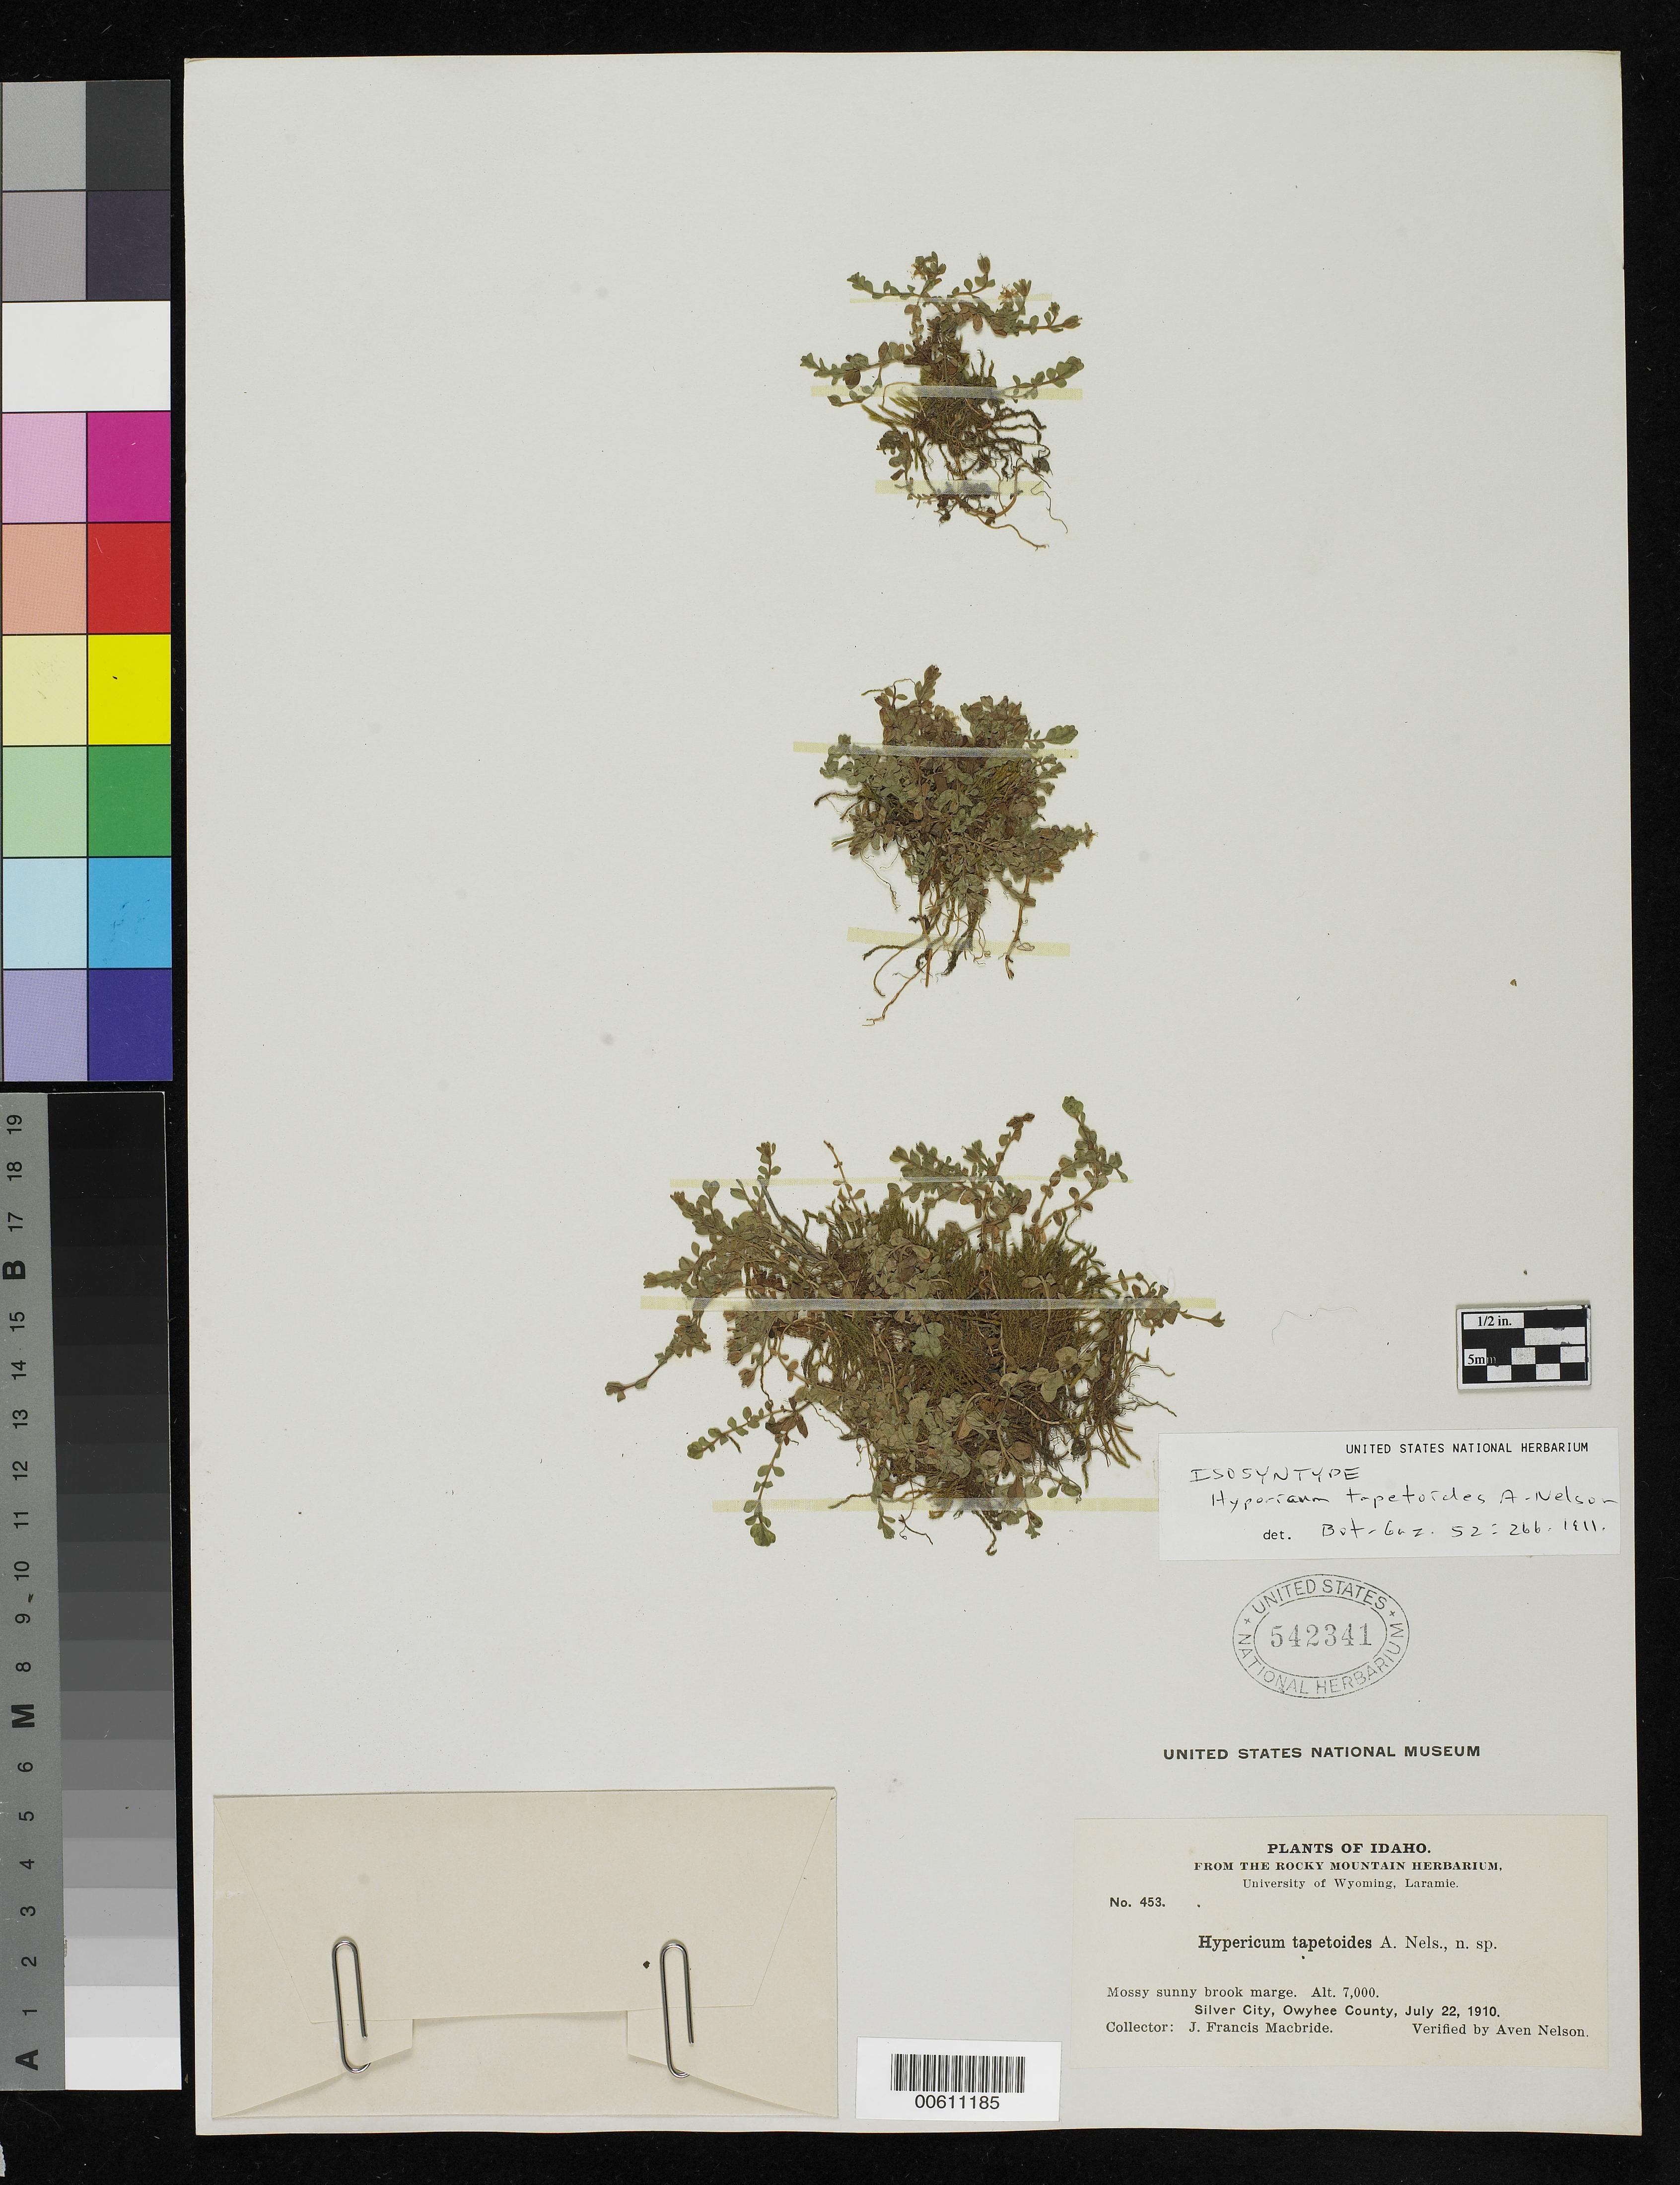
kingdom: Plantae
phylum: Tracheophyta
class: Magnoliopsida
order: Malpighiales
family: Hypericaceae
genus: Hypericum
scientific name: Hypericum tapetoides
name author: A. Nelson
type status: Isosyntype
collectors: J. F. Macbride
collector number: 453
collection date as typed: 22 Jul 1910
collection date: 1910-07-22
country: United States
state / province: Idaho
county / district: Owyhee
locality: Silver City.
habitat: Mossy sunny brook marge.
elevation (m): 2134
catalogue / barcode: US 542341